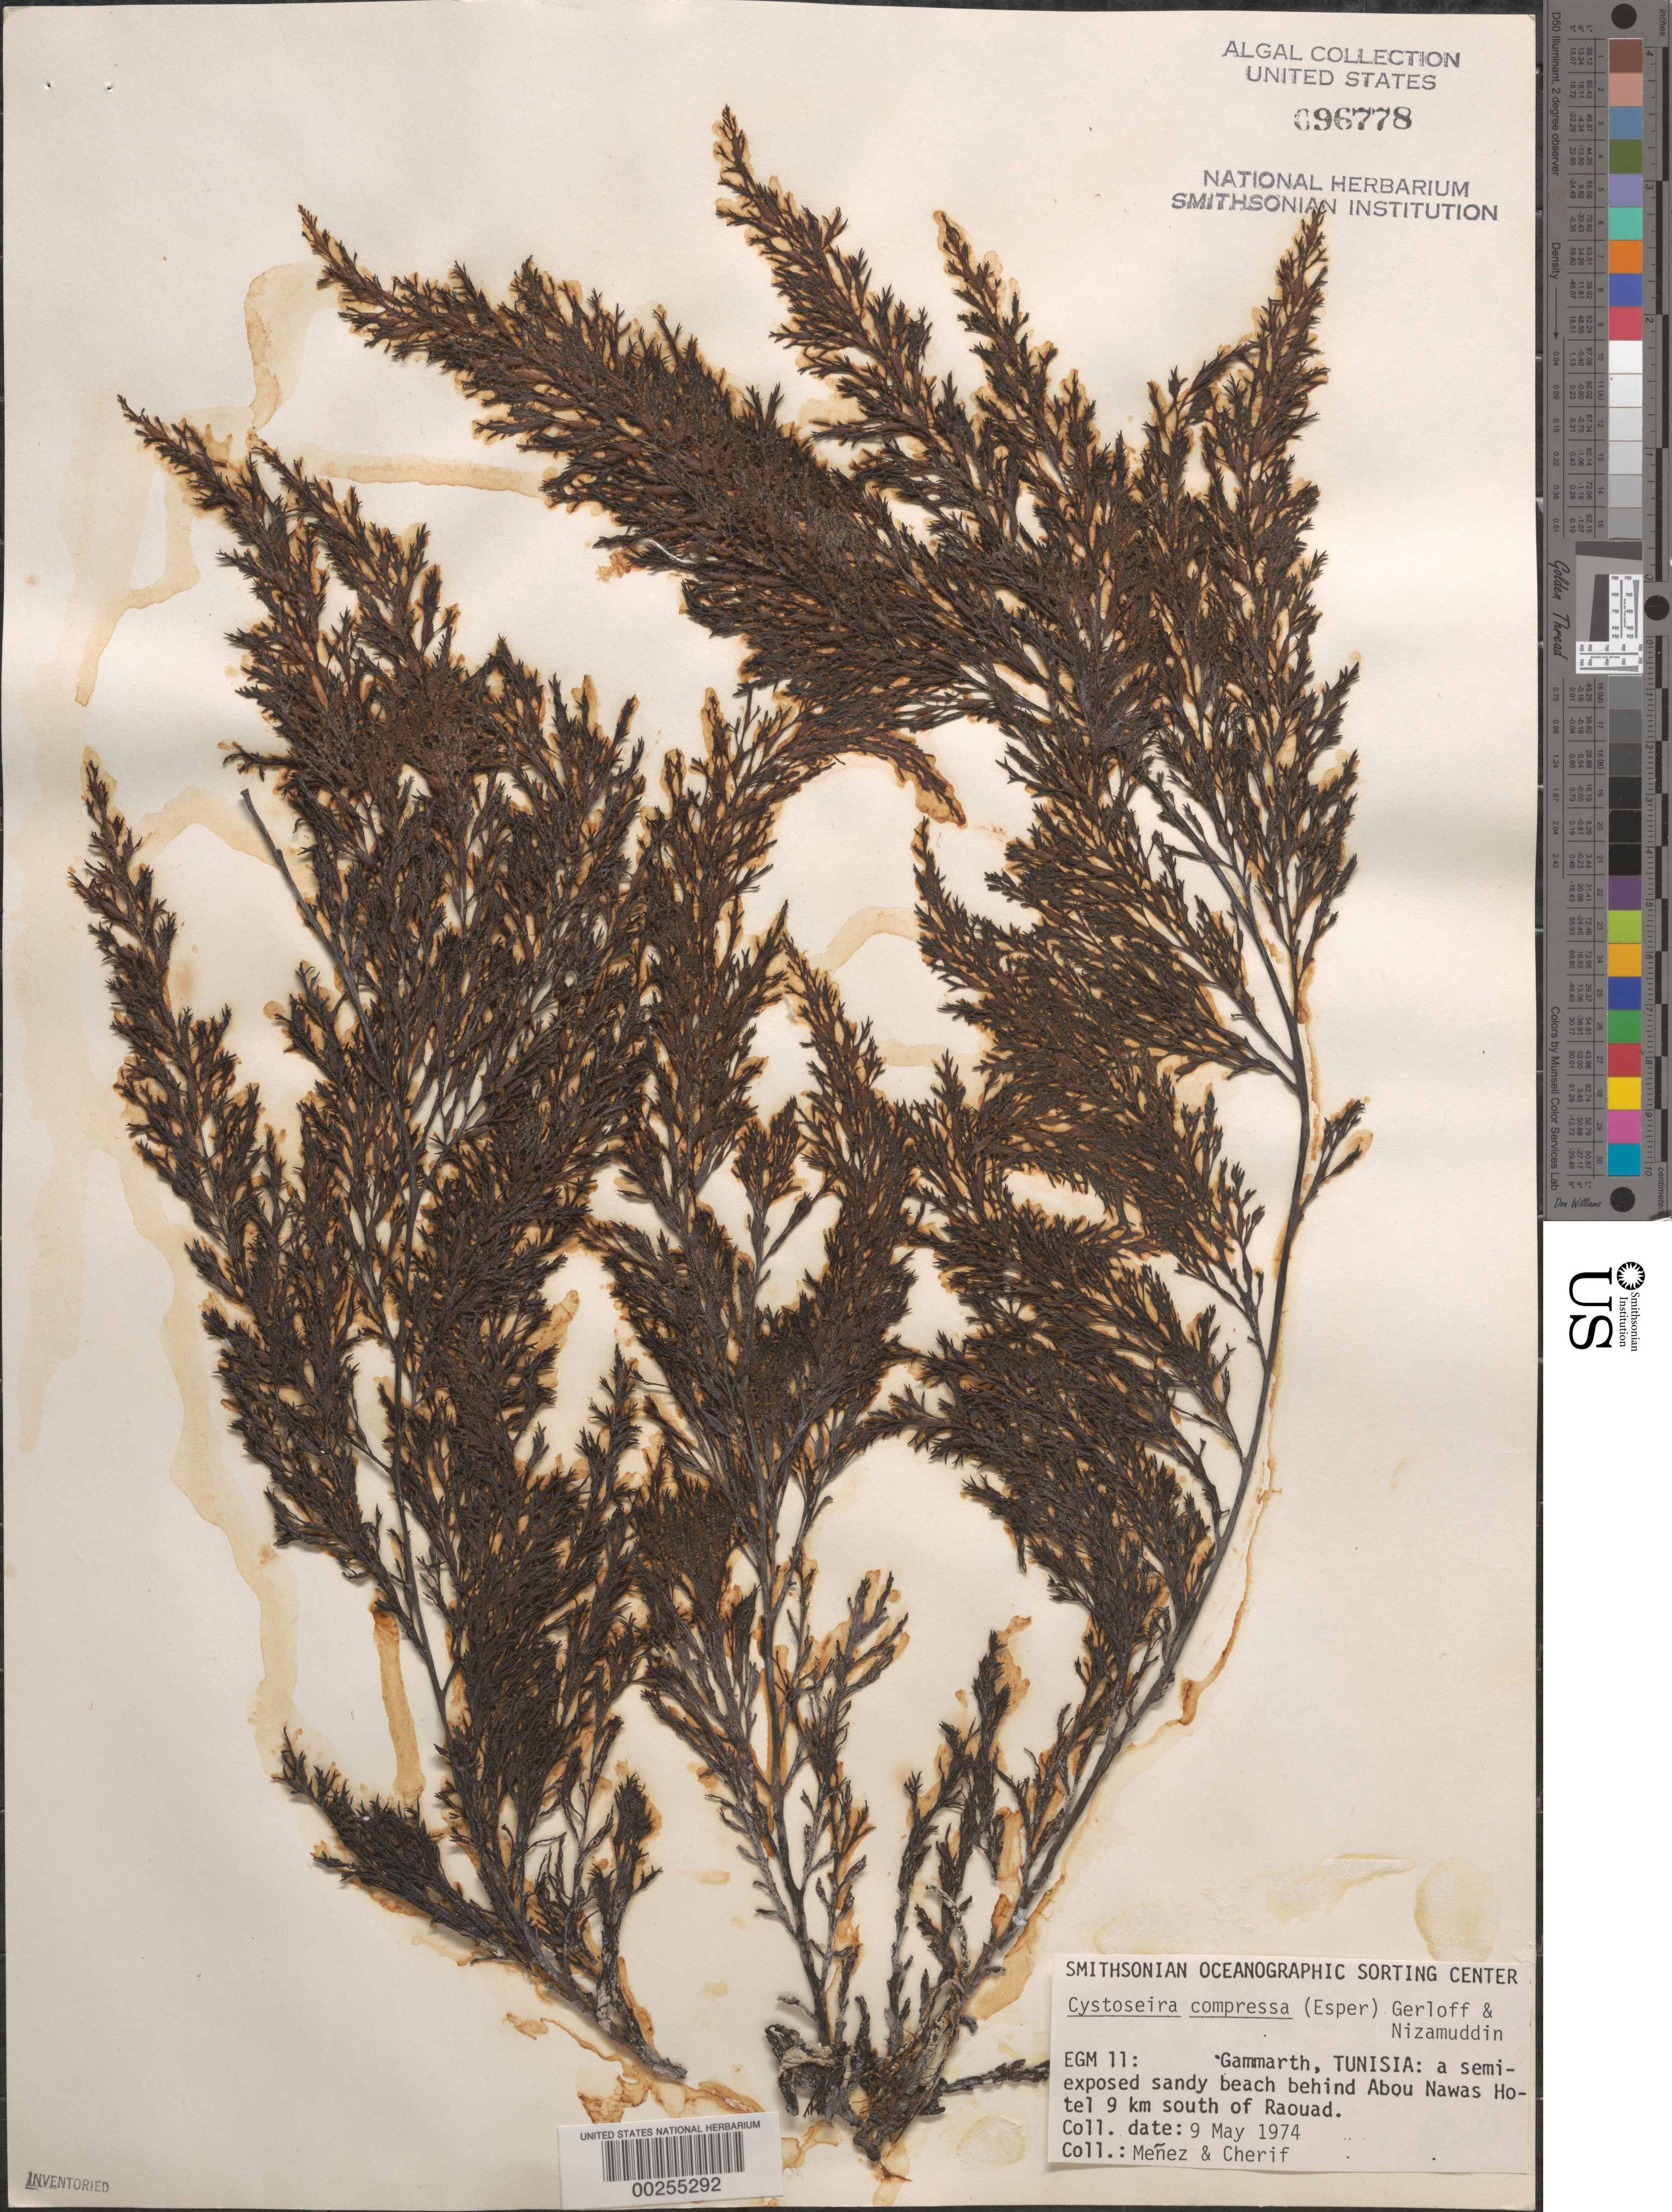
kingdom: Chromista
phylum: Ochrophyta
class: Phaeophyceae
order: Fucales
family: Sargassaceae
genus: Cystoseira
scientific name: Cystoseira compressa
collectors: Meñez & -. Cherif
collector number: EGM 11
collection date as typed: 09 May 1974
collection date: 1974-05-09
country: Tunisia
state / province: Tunis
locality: Gammarth, behind abou nawas hotel, nine km south of raouad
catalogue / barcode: US 96778